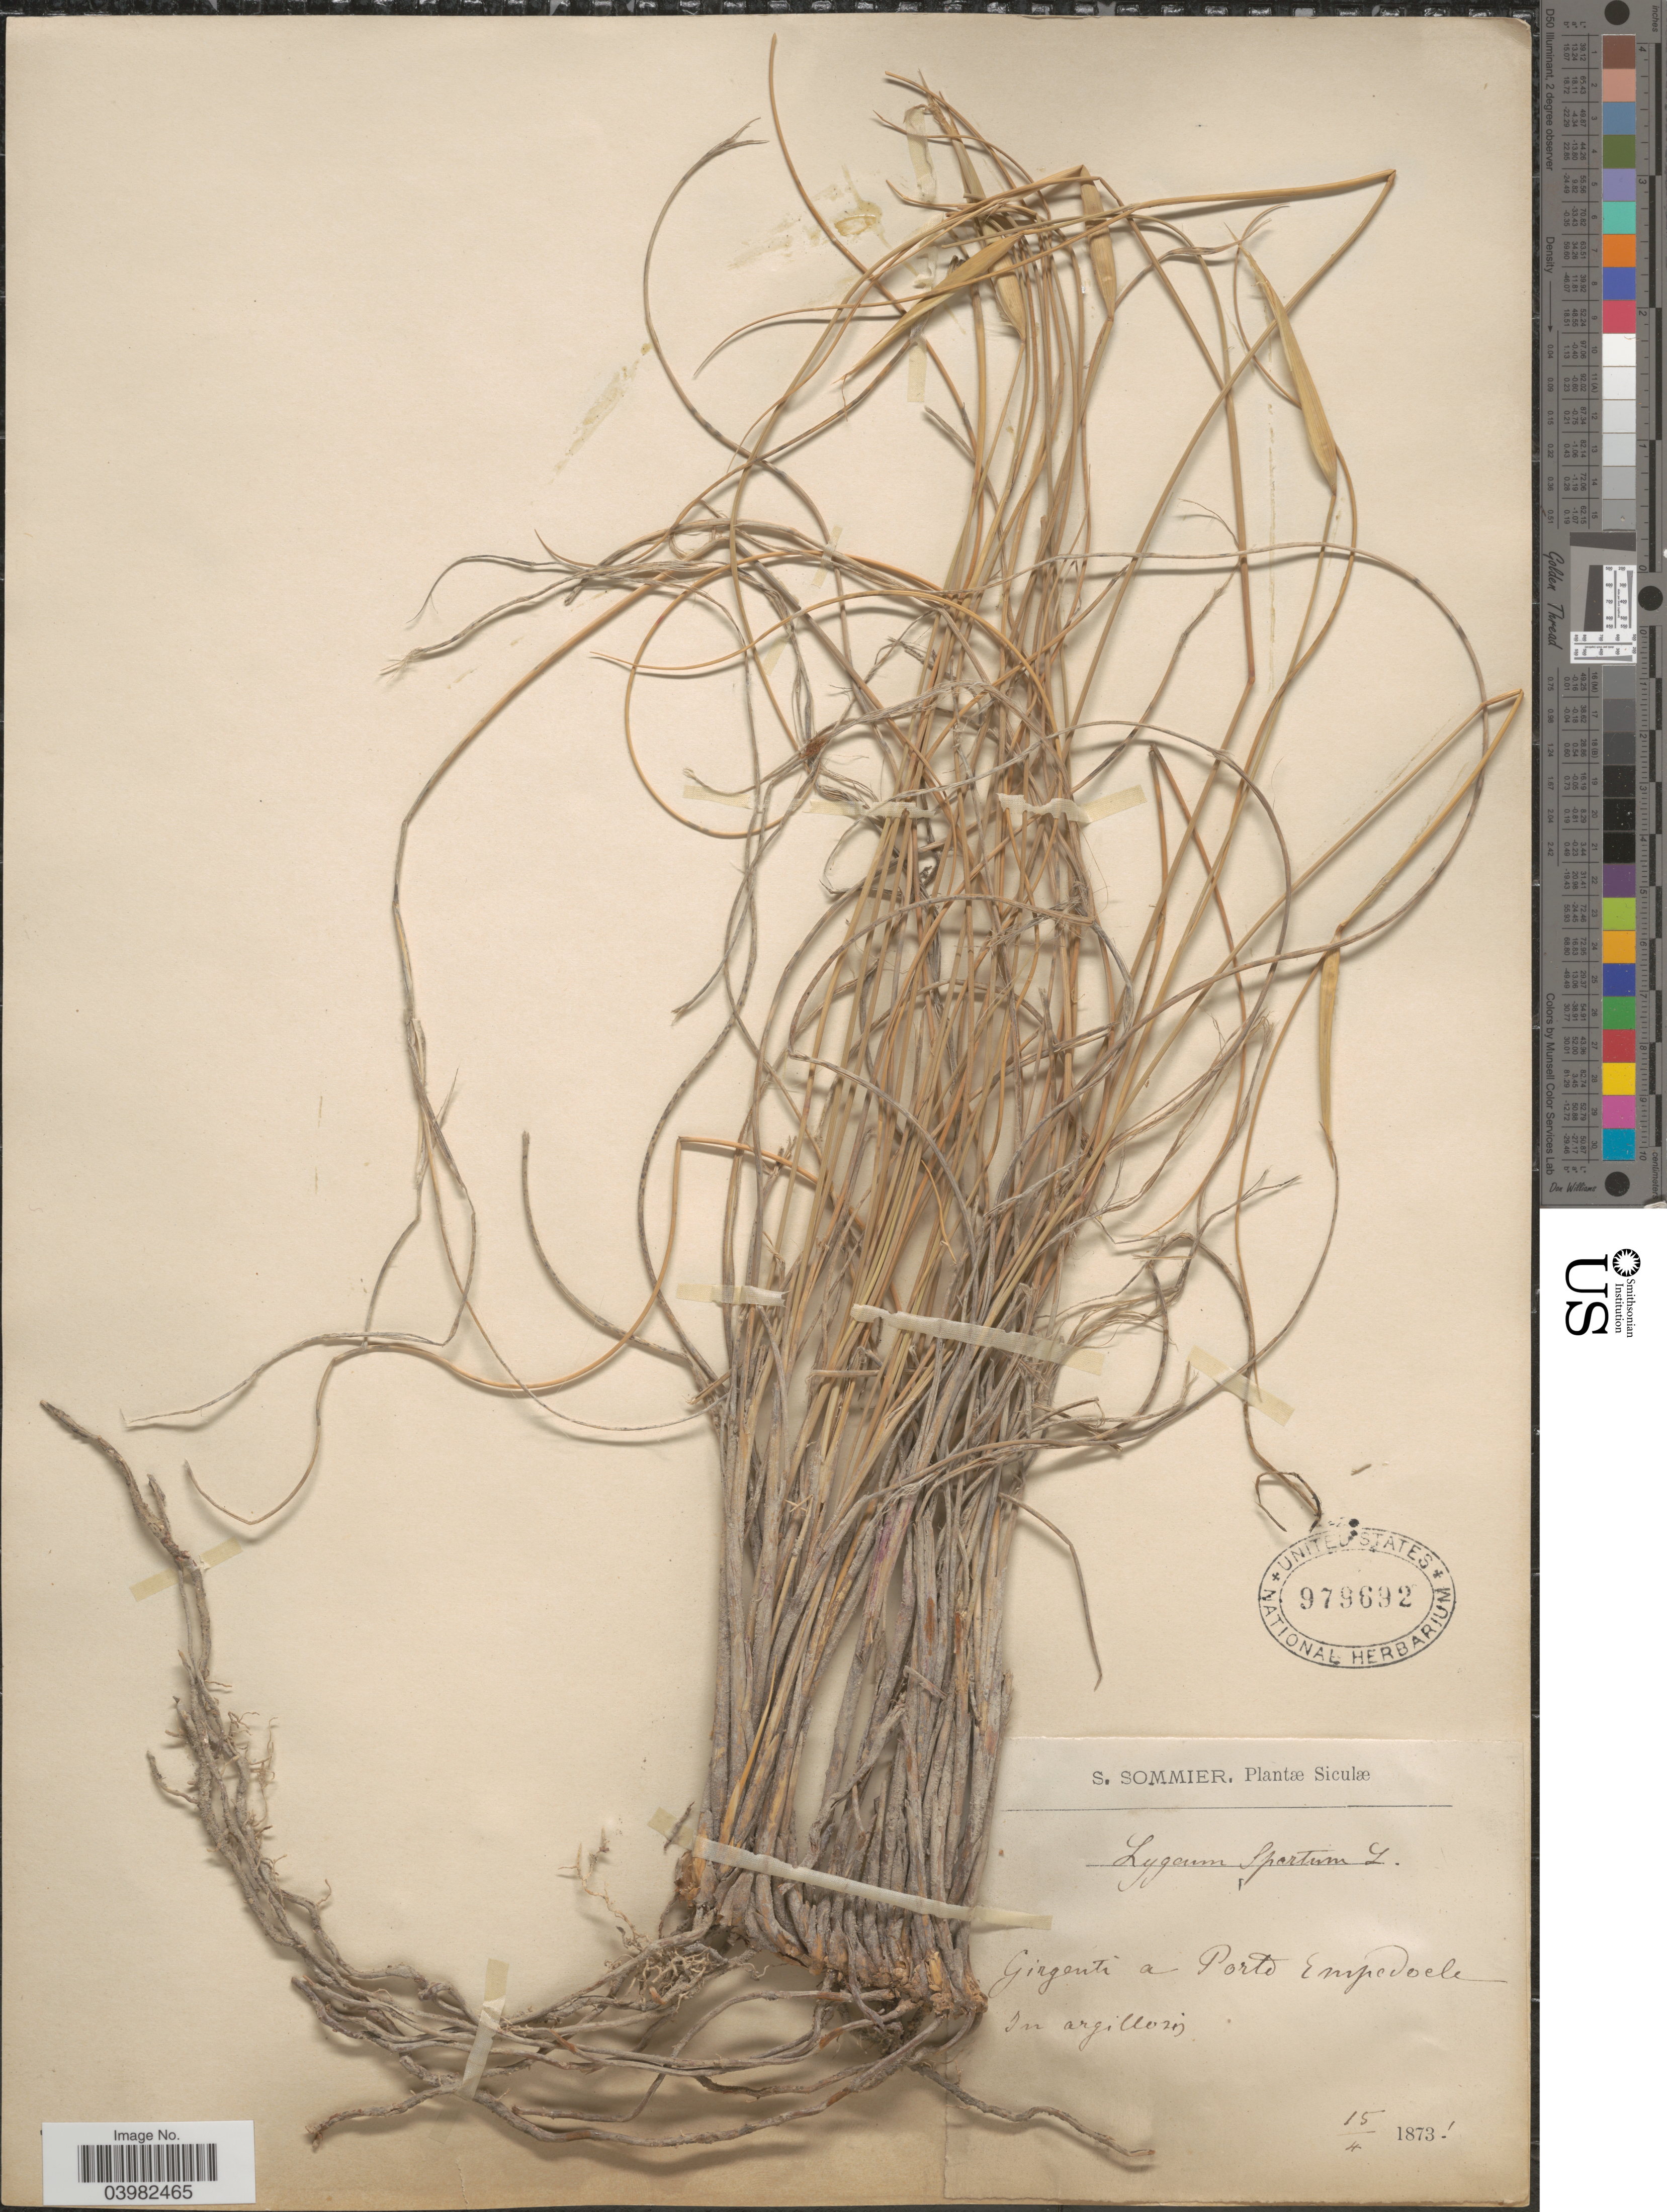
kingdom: Plantae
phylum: Tracheophyta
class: Liliopsida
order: Poales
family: Poaceae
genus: Lygeum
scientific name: Lygeum spartum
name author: L.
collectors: S. Sommier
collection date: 1873-04-15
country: Sweden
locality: Siculæ. Girgenti a Porto Empedocle. In argillosis.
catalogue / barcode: US 979692